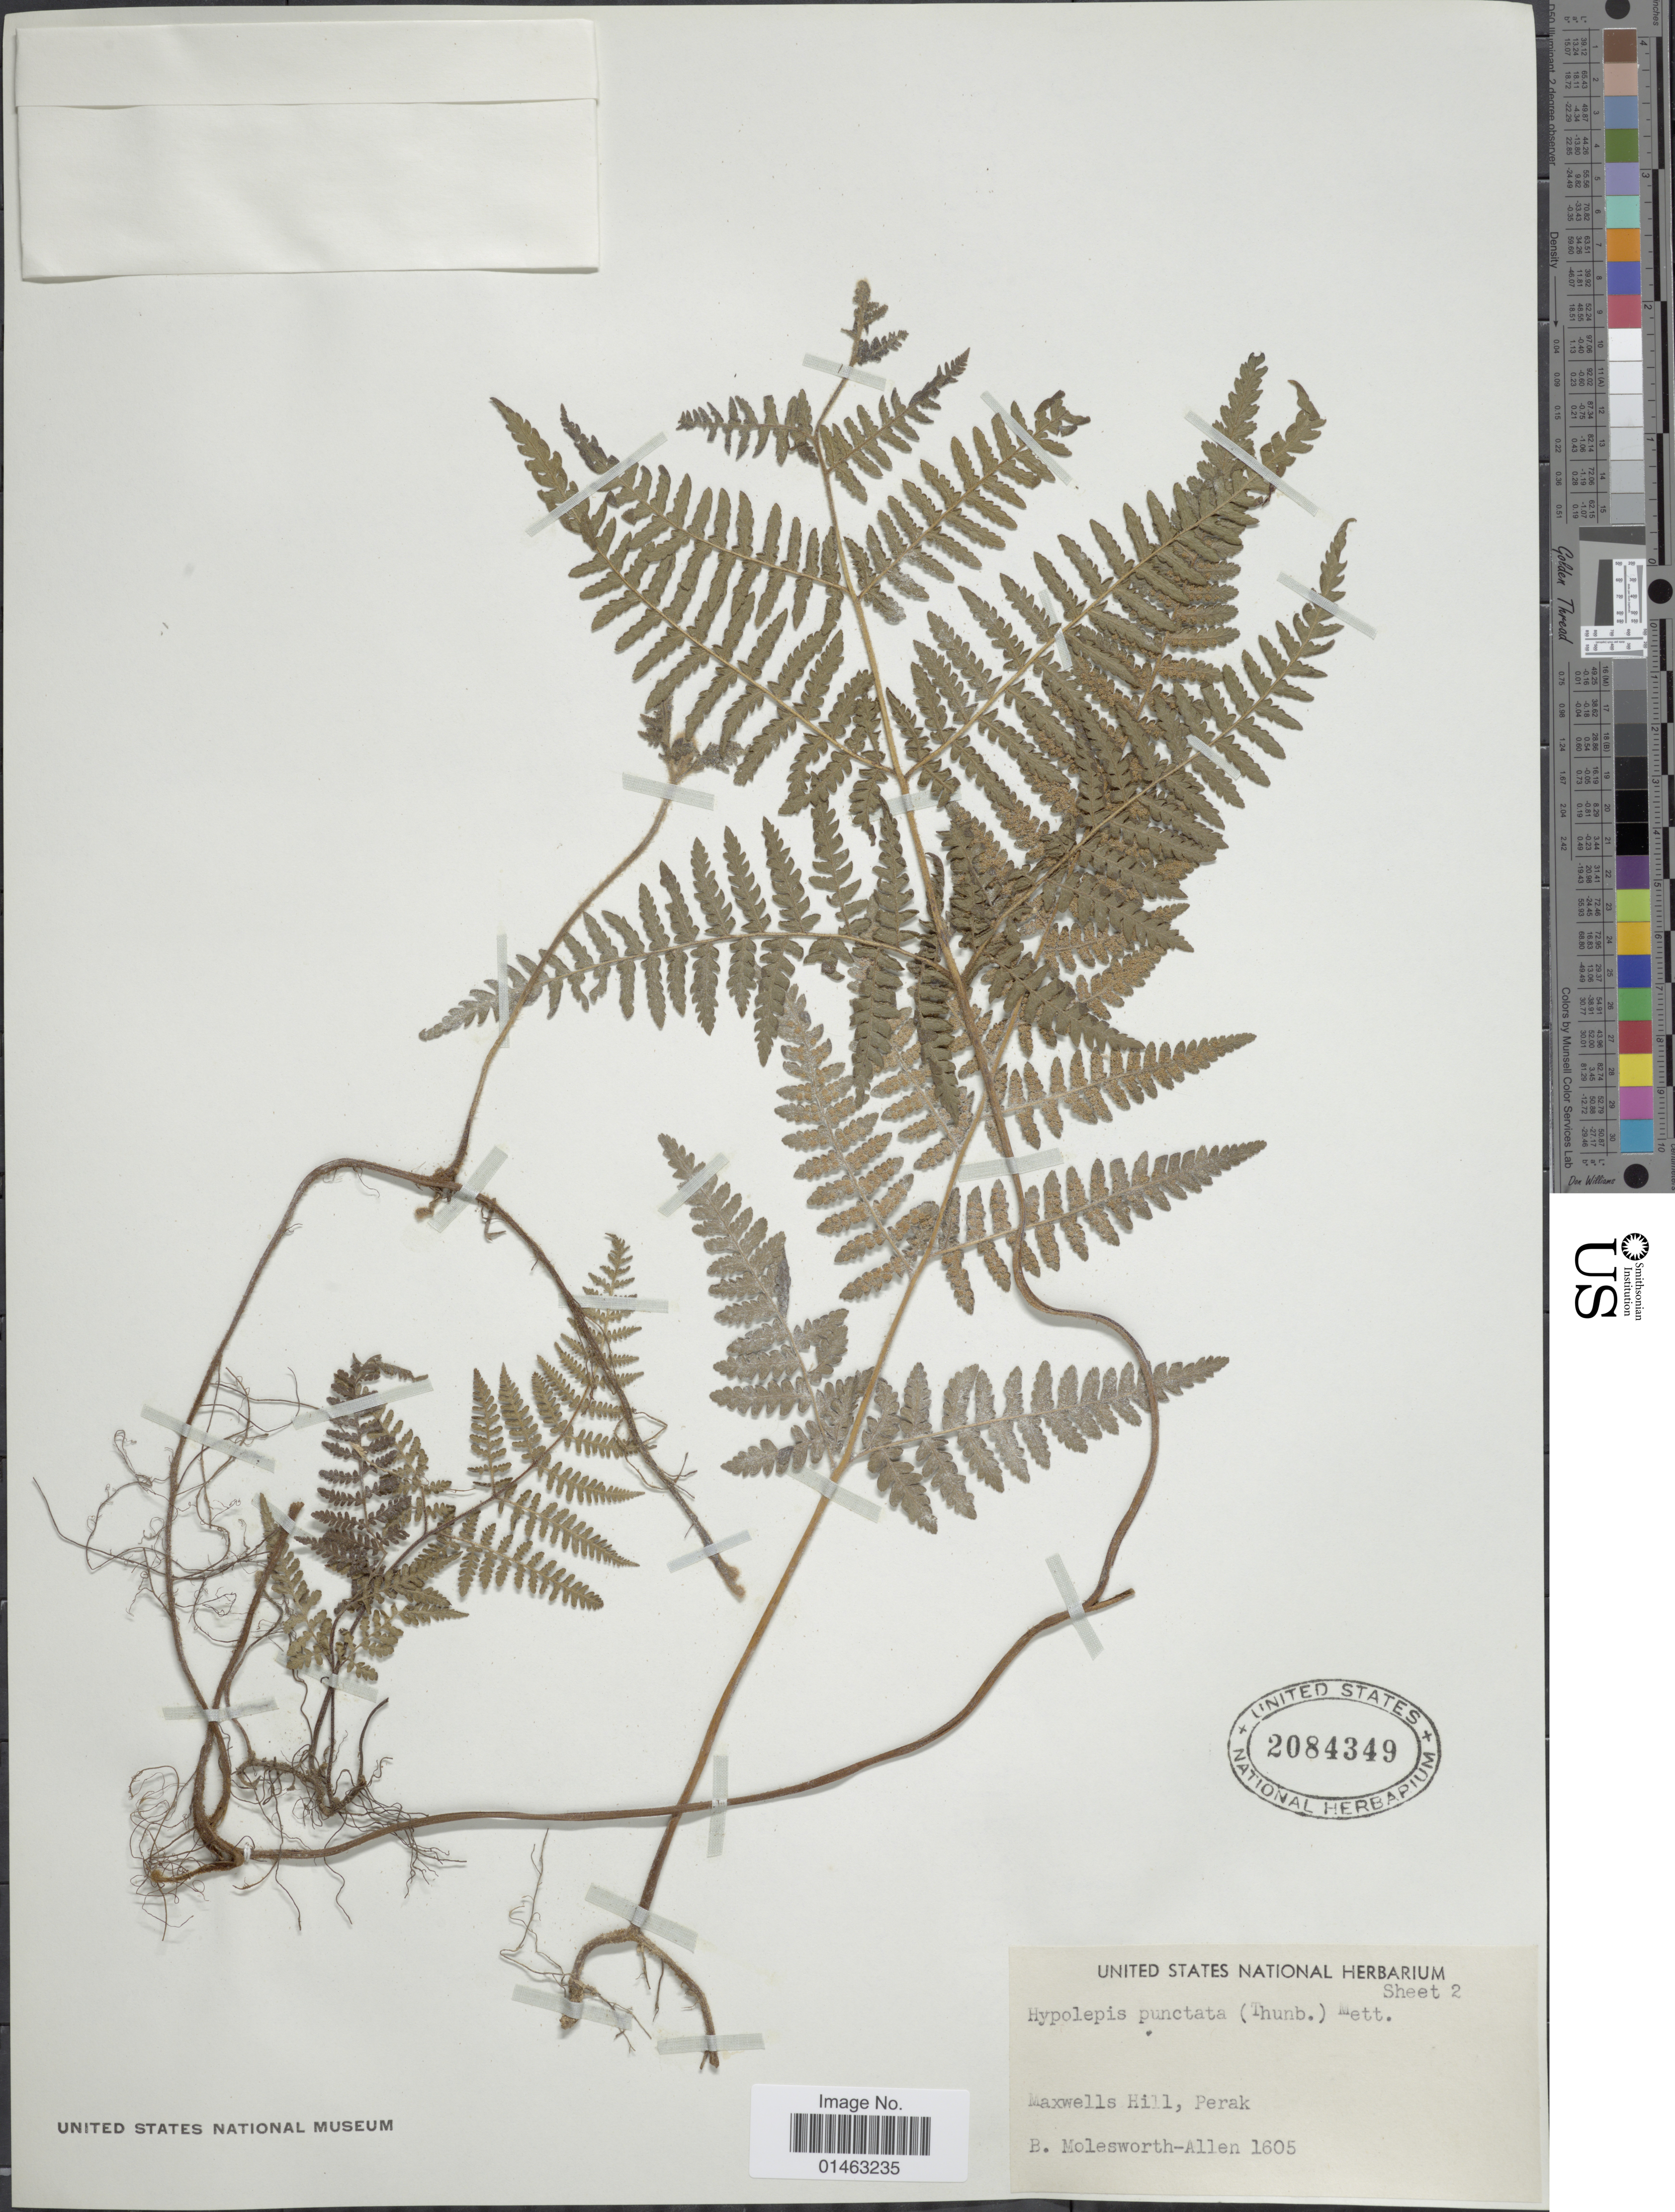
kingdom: Plantae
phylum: Tracheophyta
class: Polypodiopsida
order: Polypodiales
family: Dennstaedtiaceae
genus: Hypolepis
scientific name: Hypolepis punctata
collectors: B. E. G. Molesworth-Allen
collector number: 1605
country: Malaysia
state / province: Perak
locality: Maxwell's Hill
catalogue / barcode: US 2084349